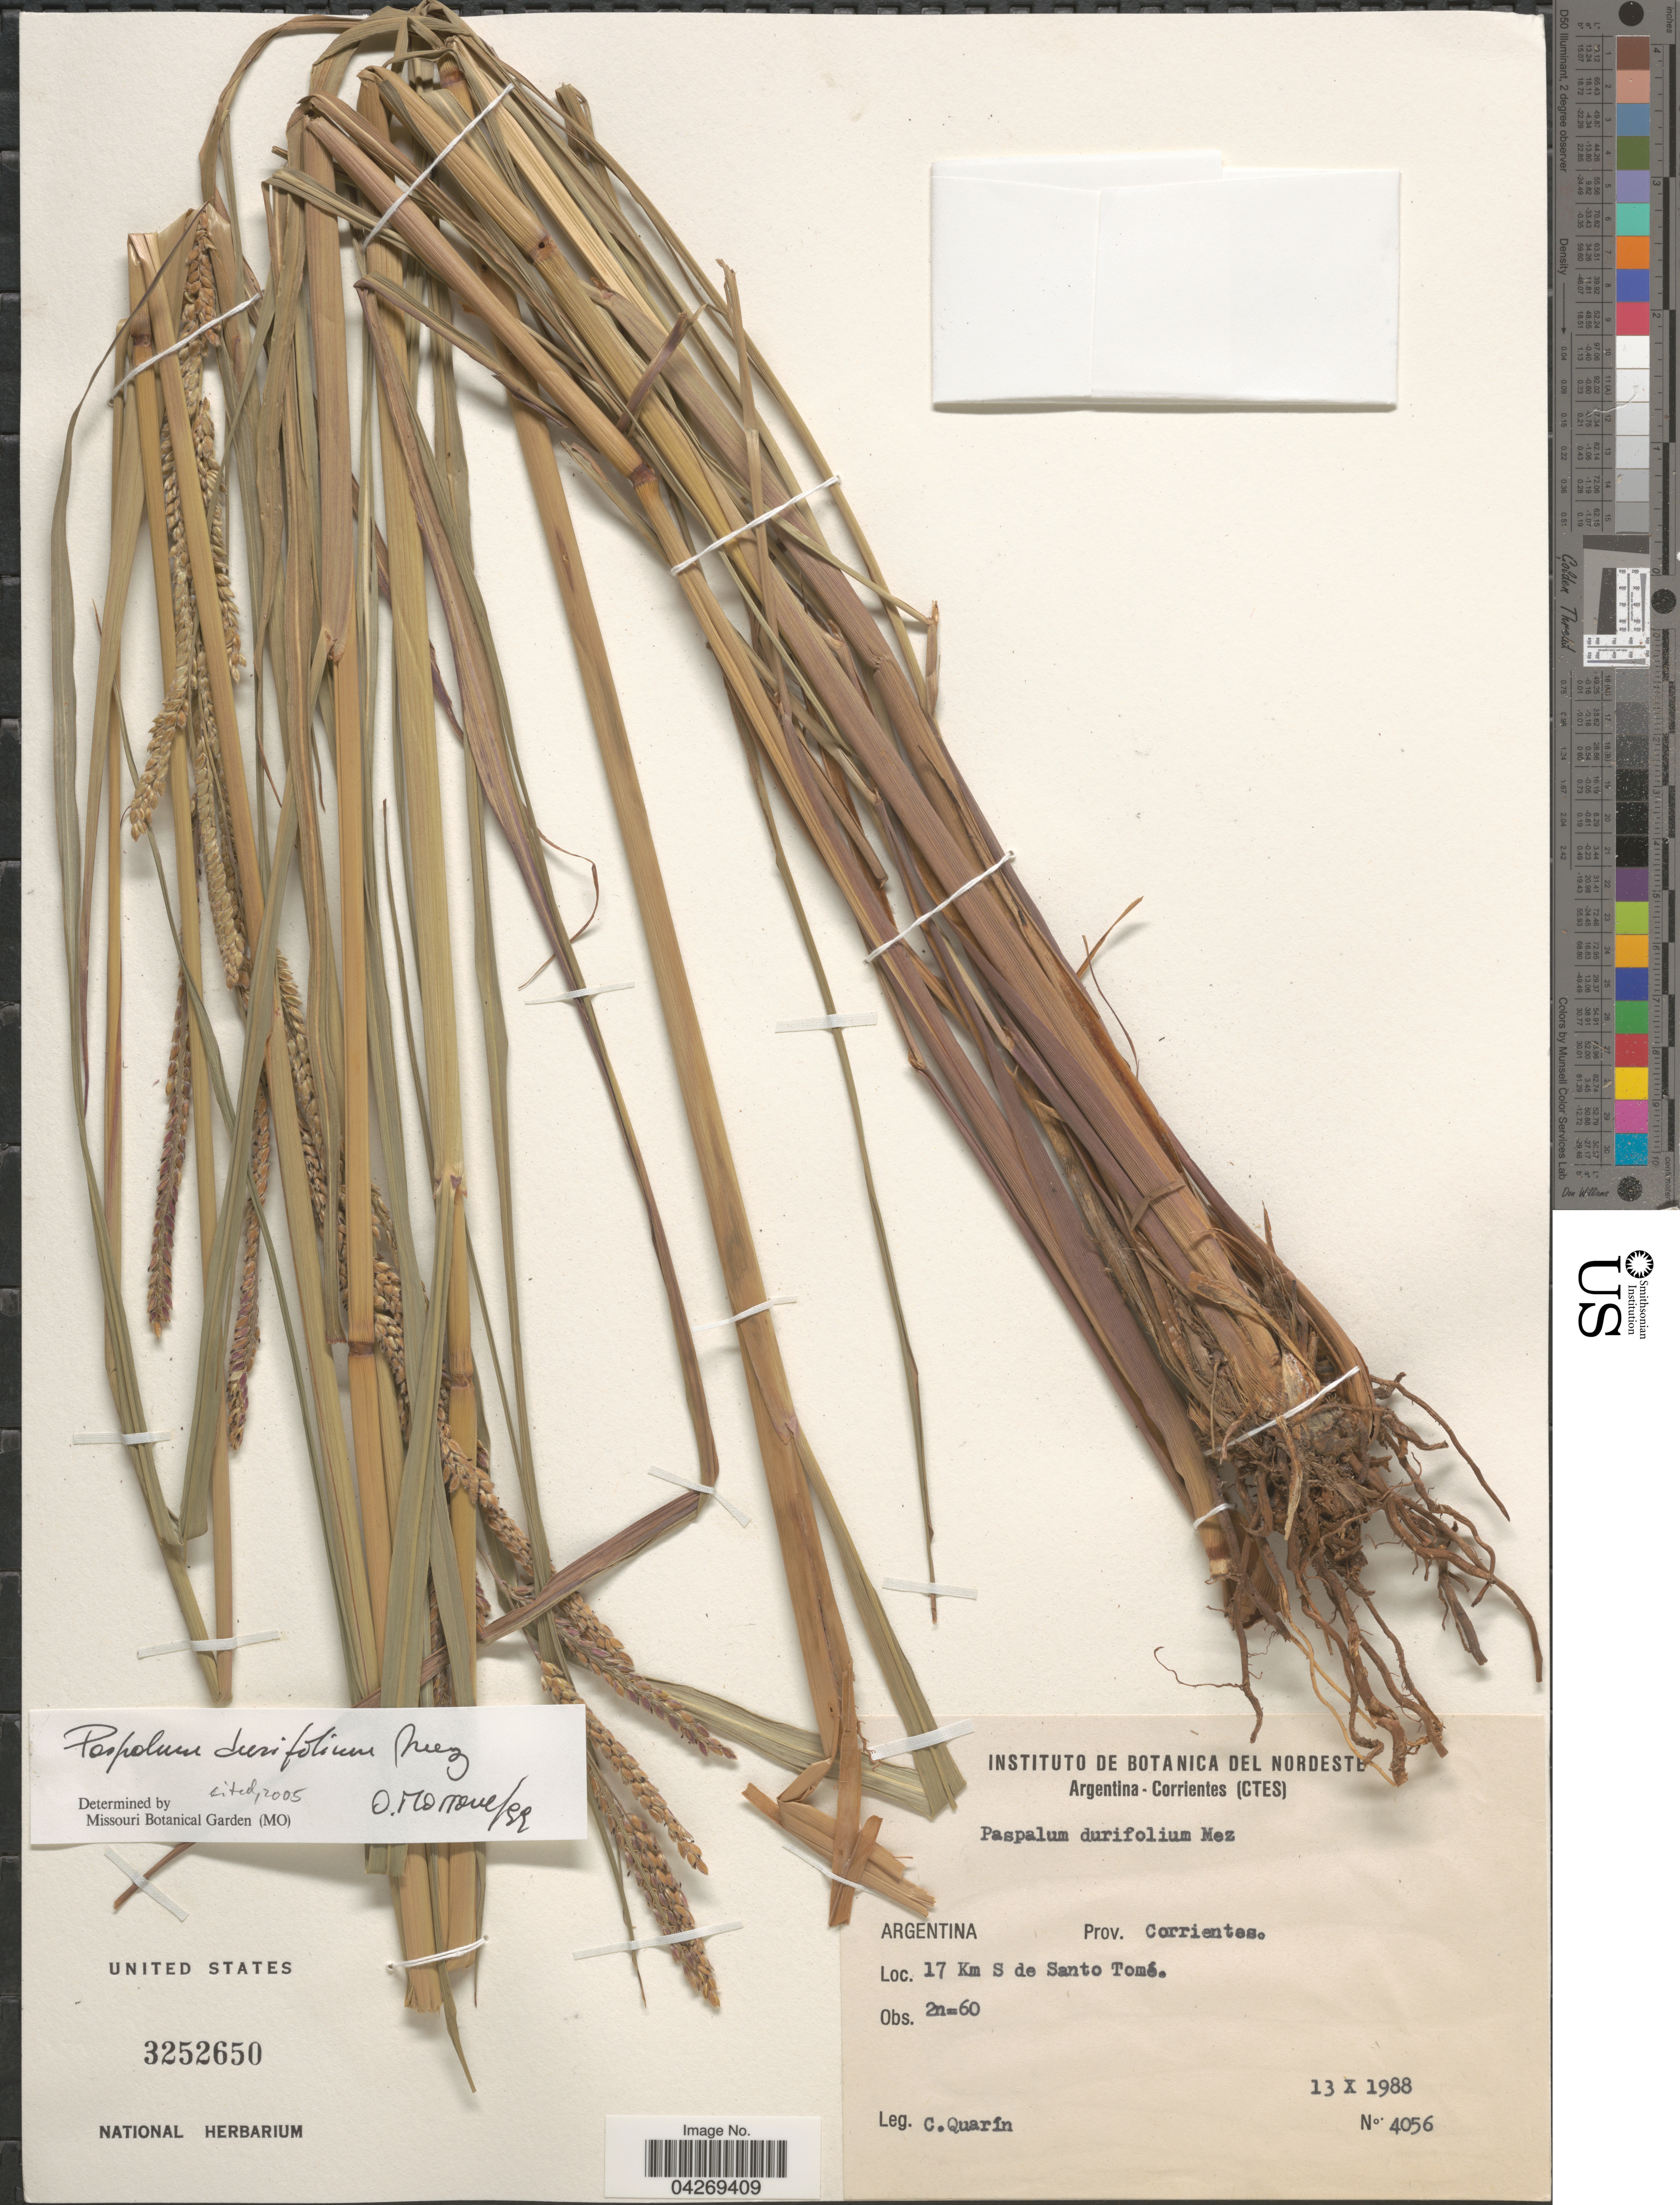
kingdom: Plantae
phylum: Tracheophyta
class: Liliopsida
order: Poales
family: Poaceae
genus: Paspalum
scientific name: Paspalum durifolium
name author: Mez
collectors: C. Quarín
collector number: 4056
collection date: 1988-10-13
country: Argentina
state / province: Corrientes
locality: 17 Km S de Santo Tomé.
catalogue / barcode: US 3252650